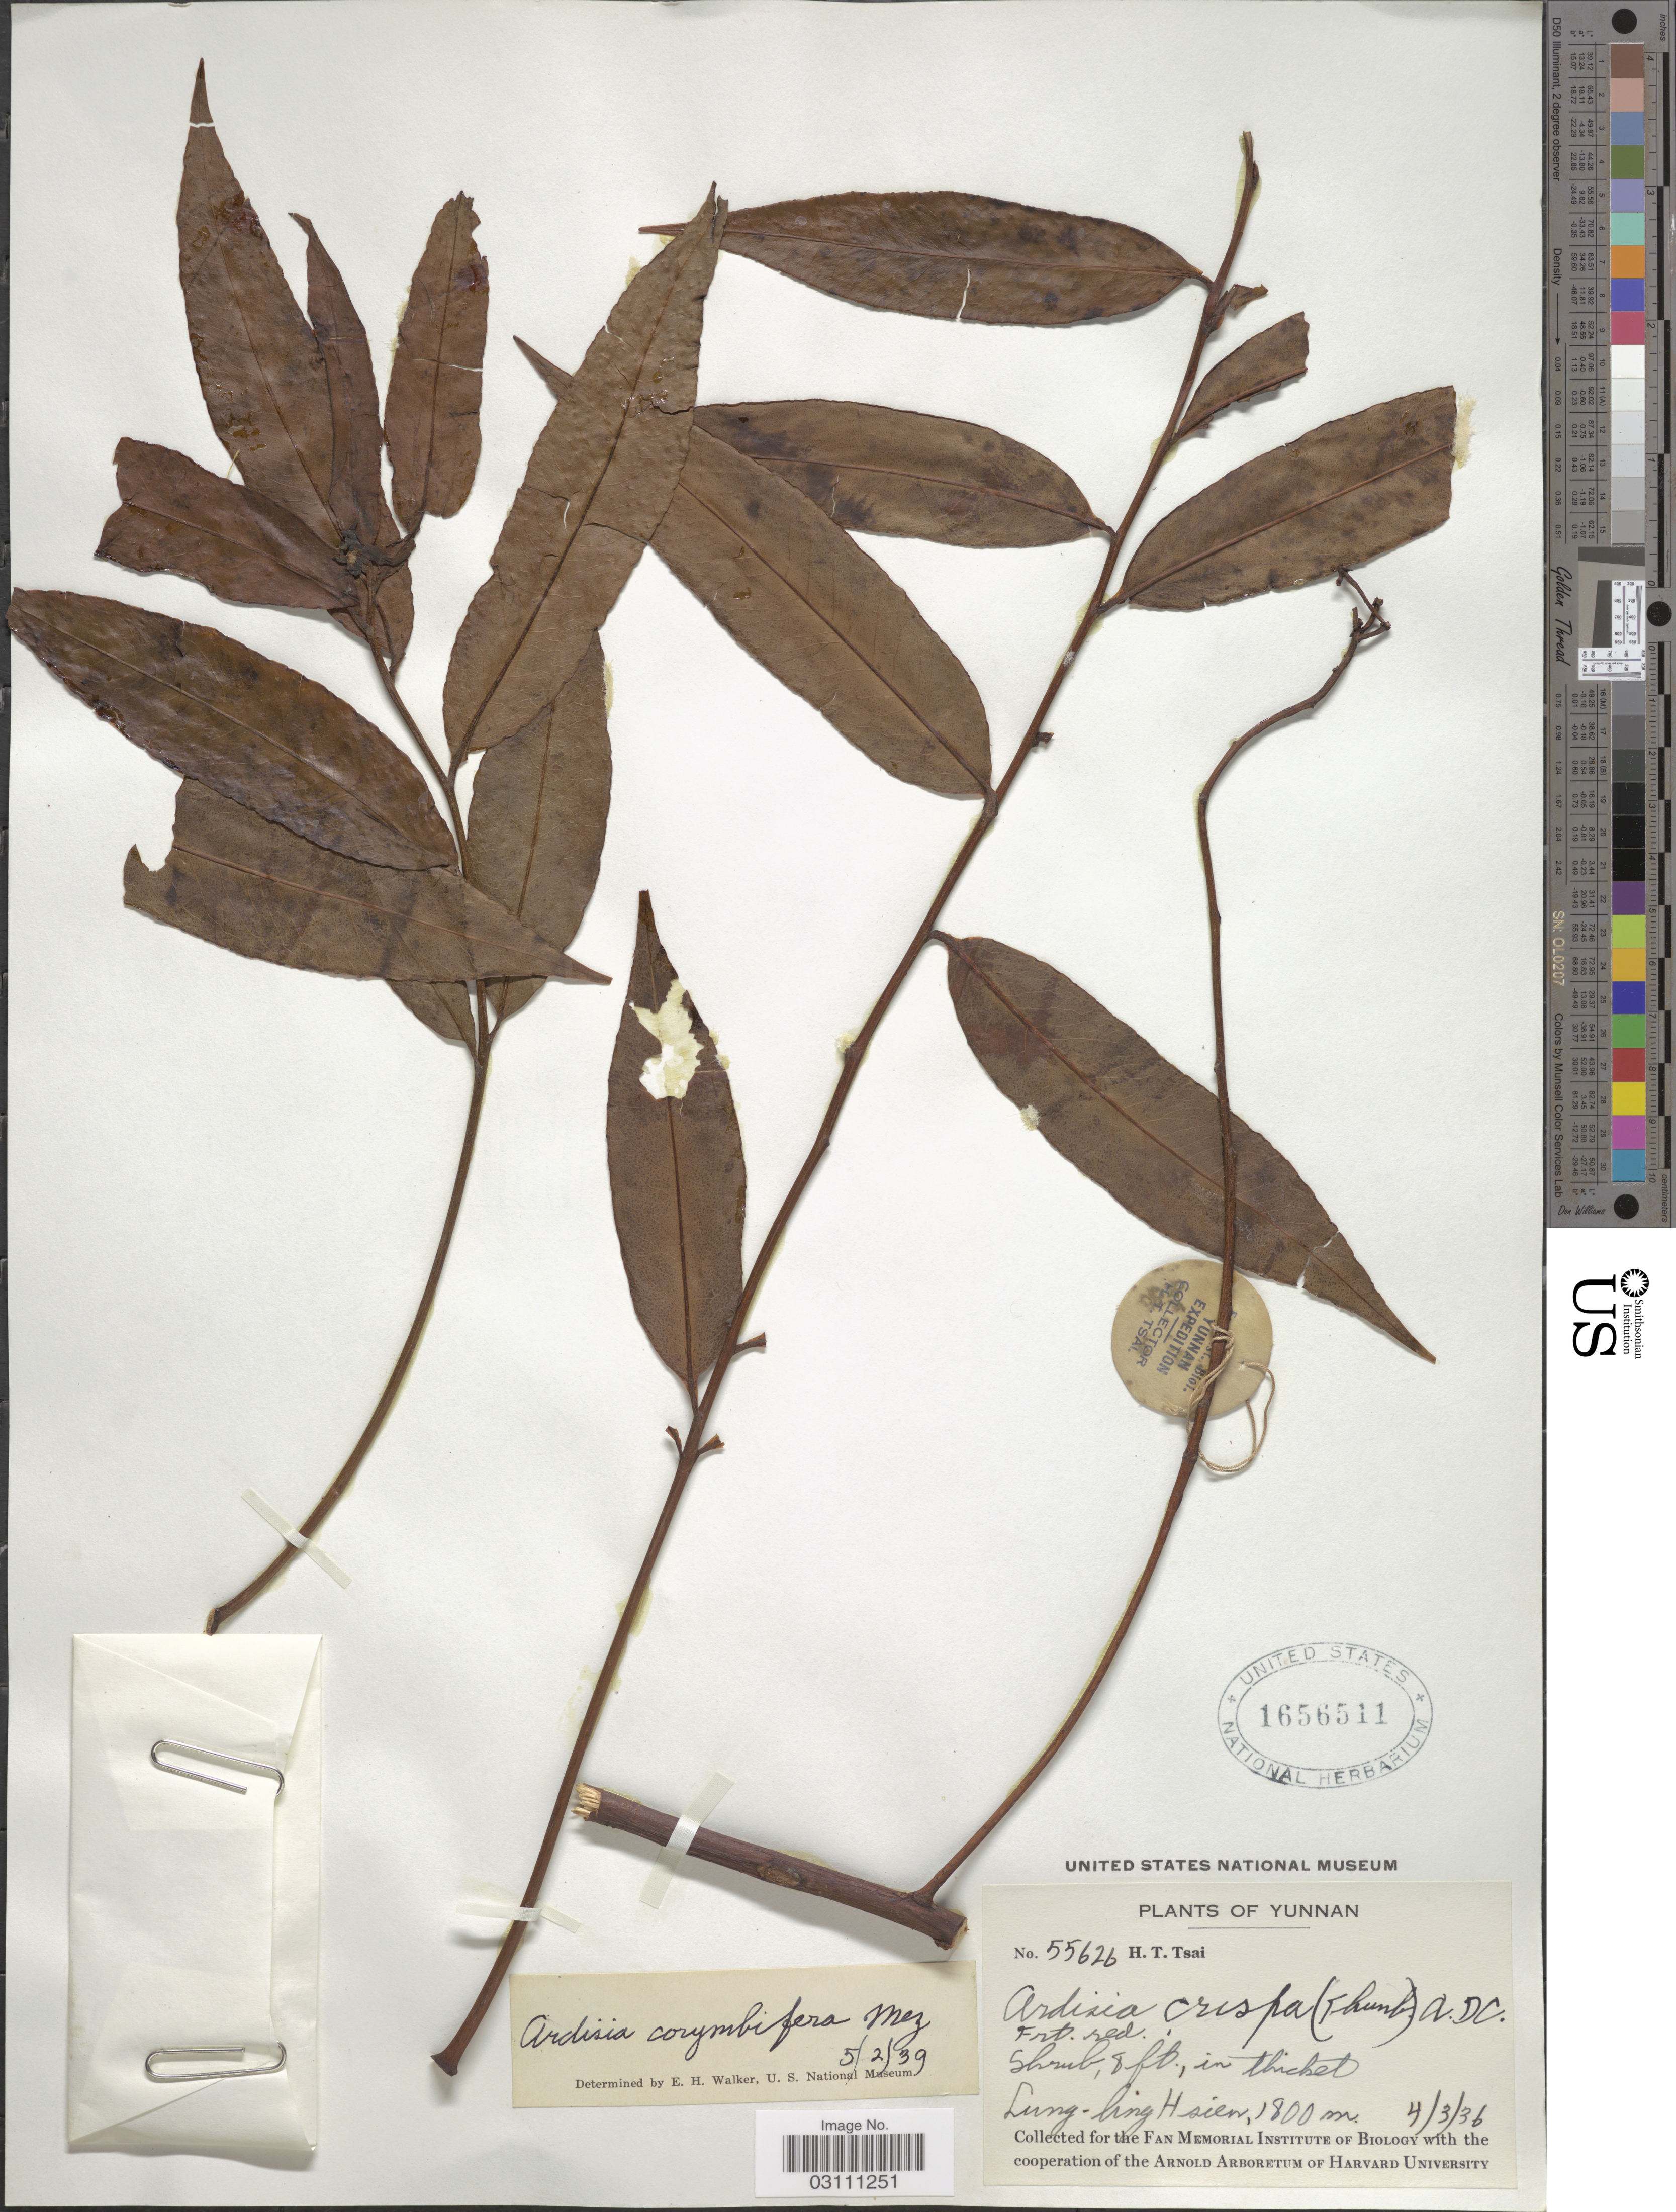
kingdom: Plantae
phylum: Tracheophyta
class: Magnoliopsida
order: Ericales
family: Primulaceae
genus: Ardisia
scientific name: Ardisia corymbifera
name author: Mez in Engl.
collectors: H. Tsai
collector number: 55626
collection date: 1936-03-04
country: China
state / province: Yunnan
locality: Lung-ling Hsien.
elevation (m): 1800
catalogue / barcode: US 1656511